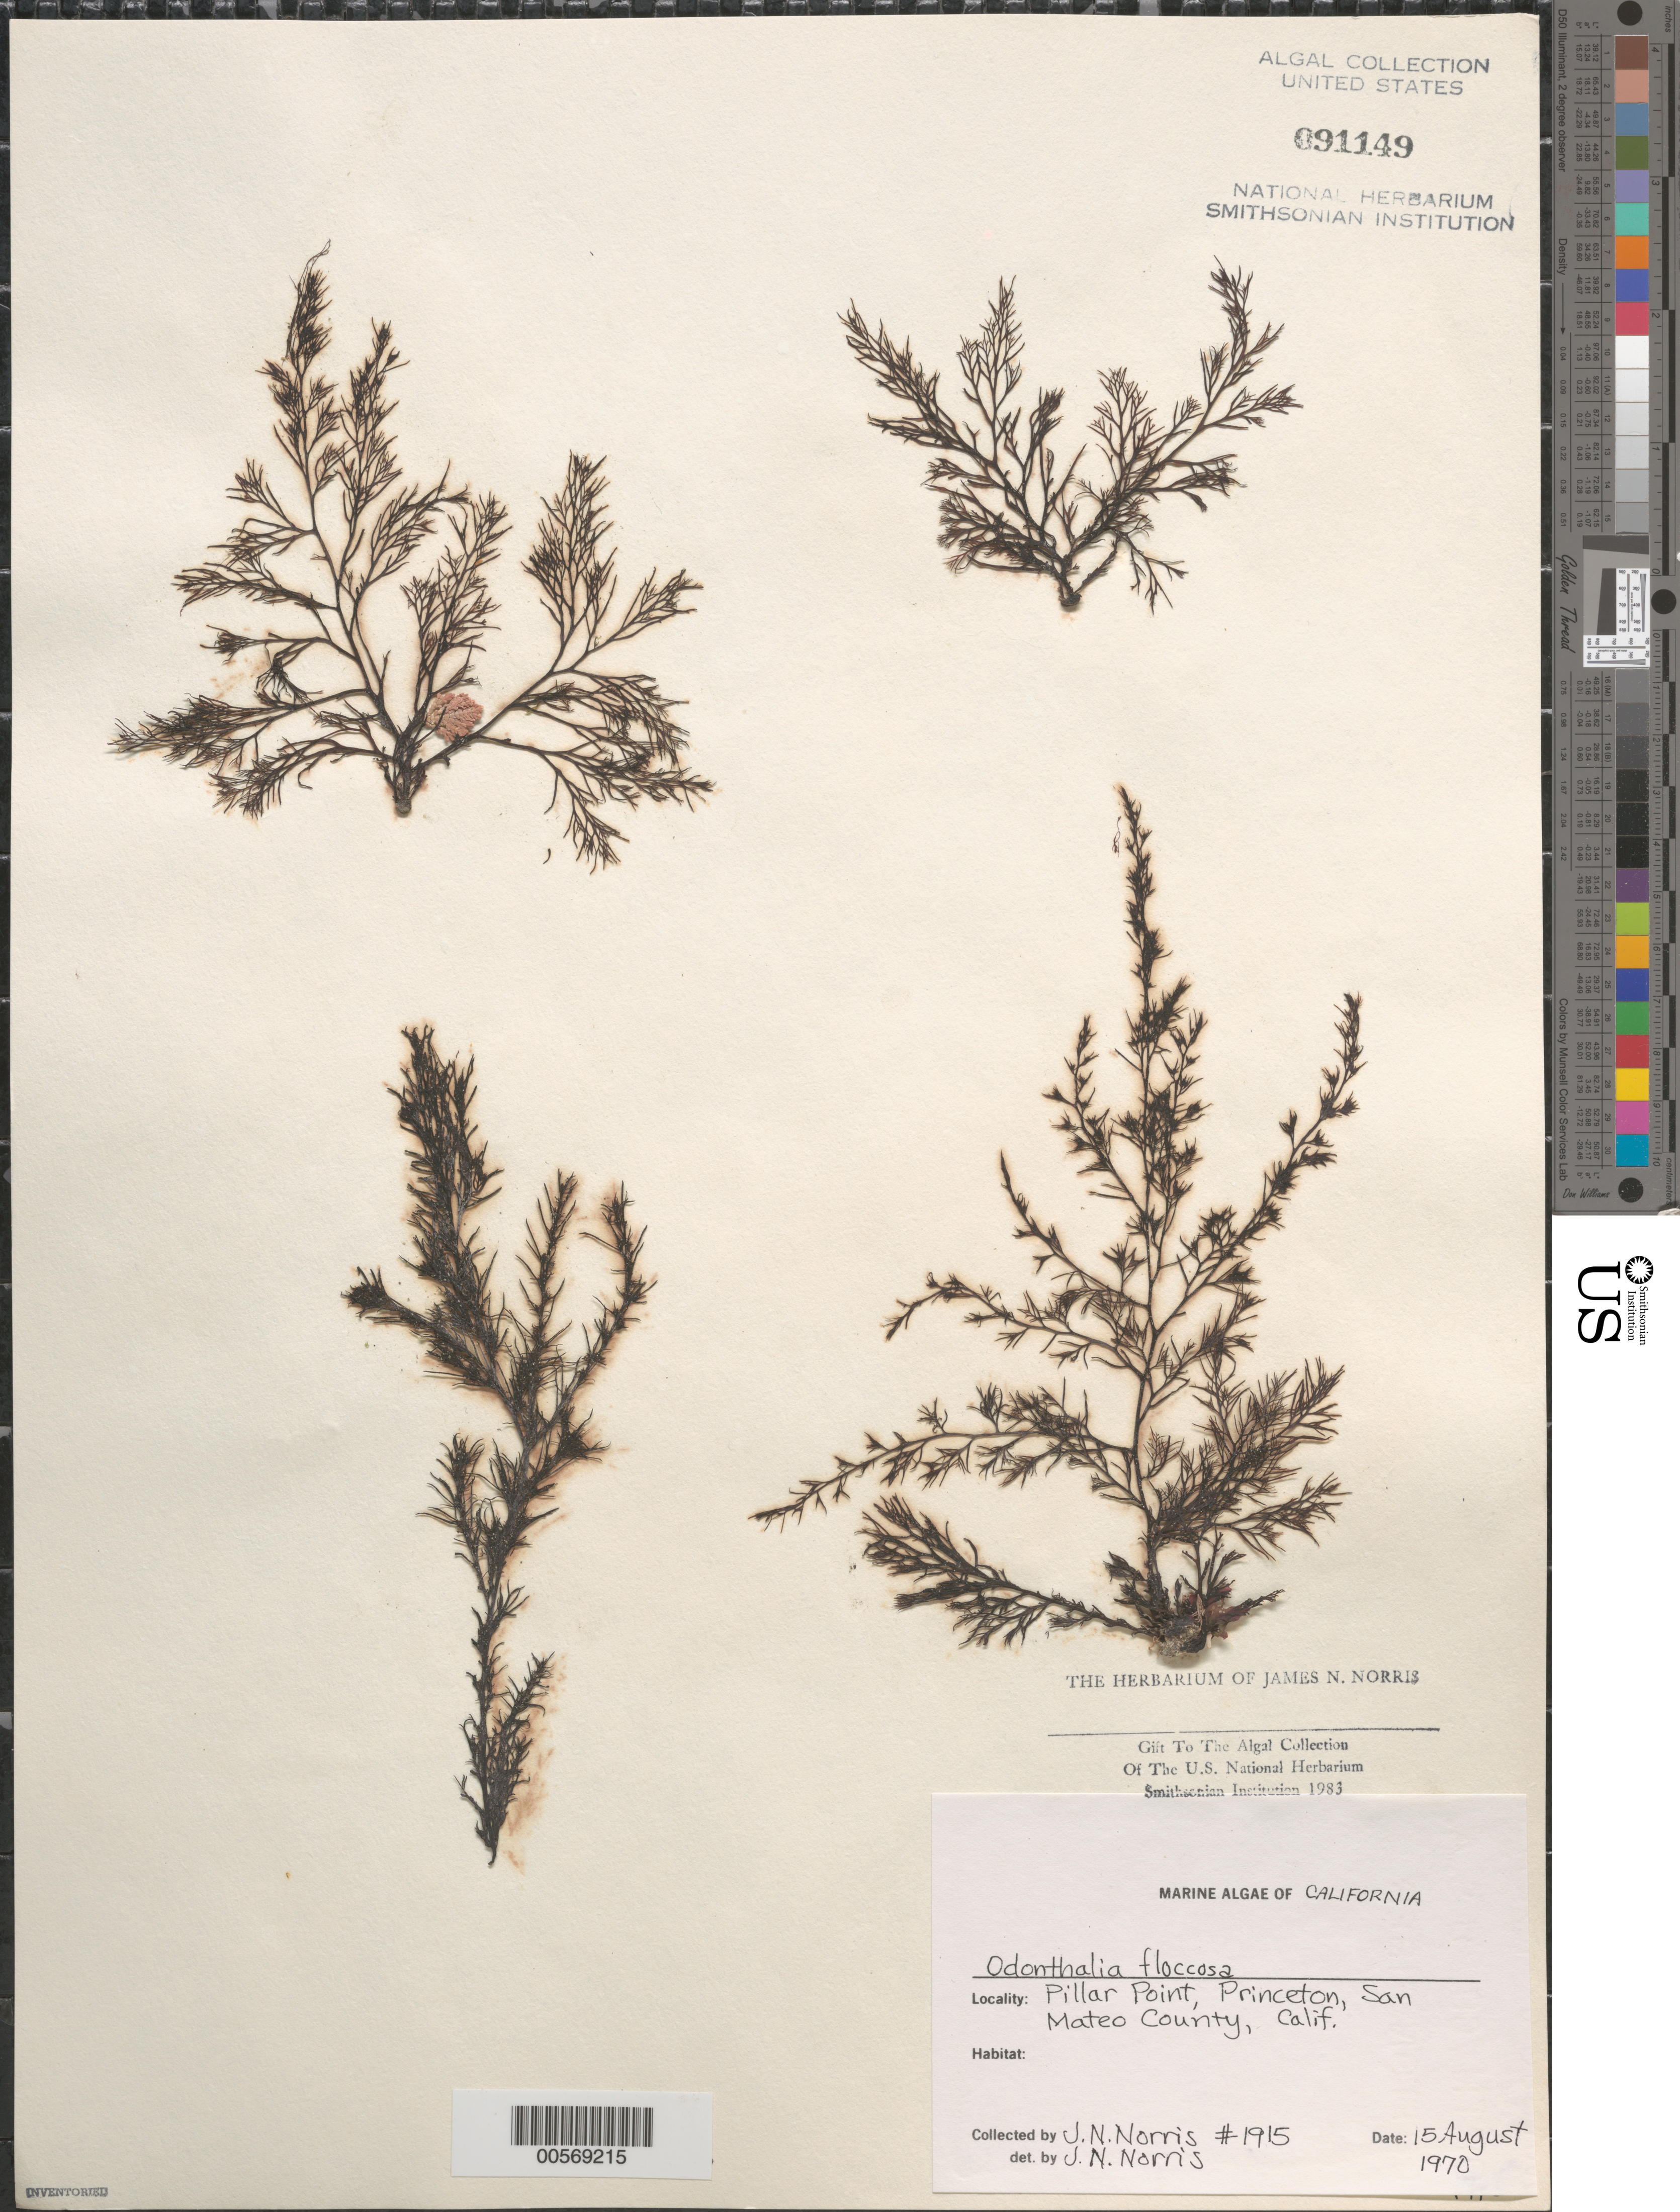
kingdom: Plantae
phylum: Rhodophyta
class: Florideophyceae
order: Ceramiales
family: Rhodomelaceae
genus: Odonthalia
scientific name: Odonthalia floccosa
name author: (Esper) Falkenb.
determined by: Norris, James N.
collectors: J. N. Norris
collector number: JN-1915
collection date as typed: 15 Aug 1970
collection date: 1970-08-15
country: United States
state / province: California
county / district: San Mateo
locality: Pillar Point, Princeton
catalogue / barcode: US 91149